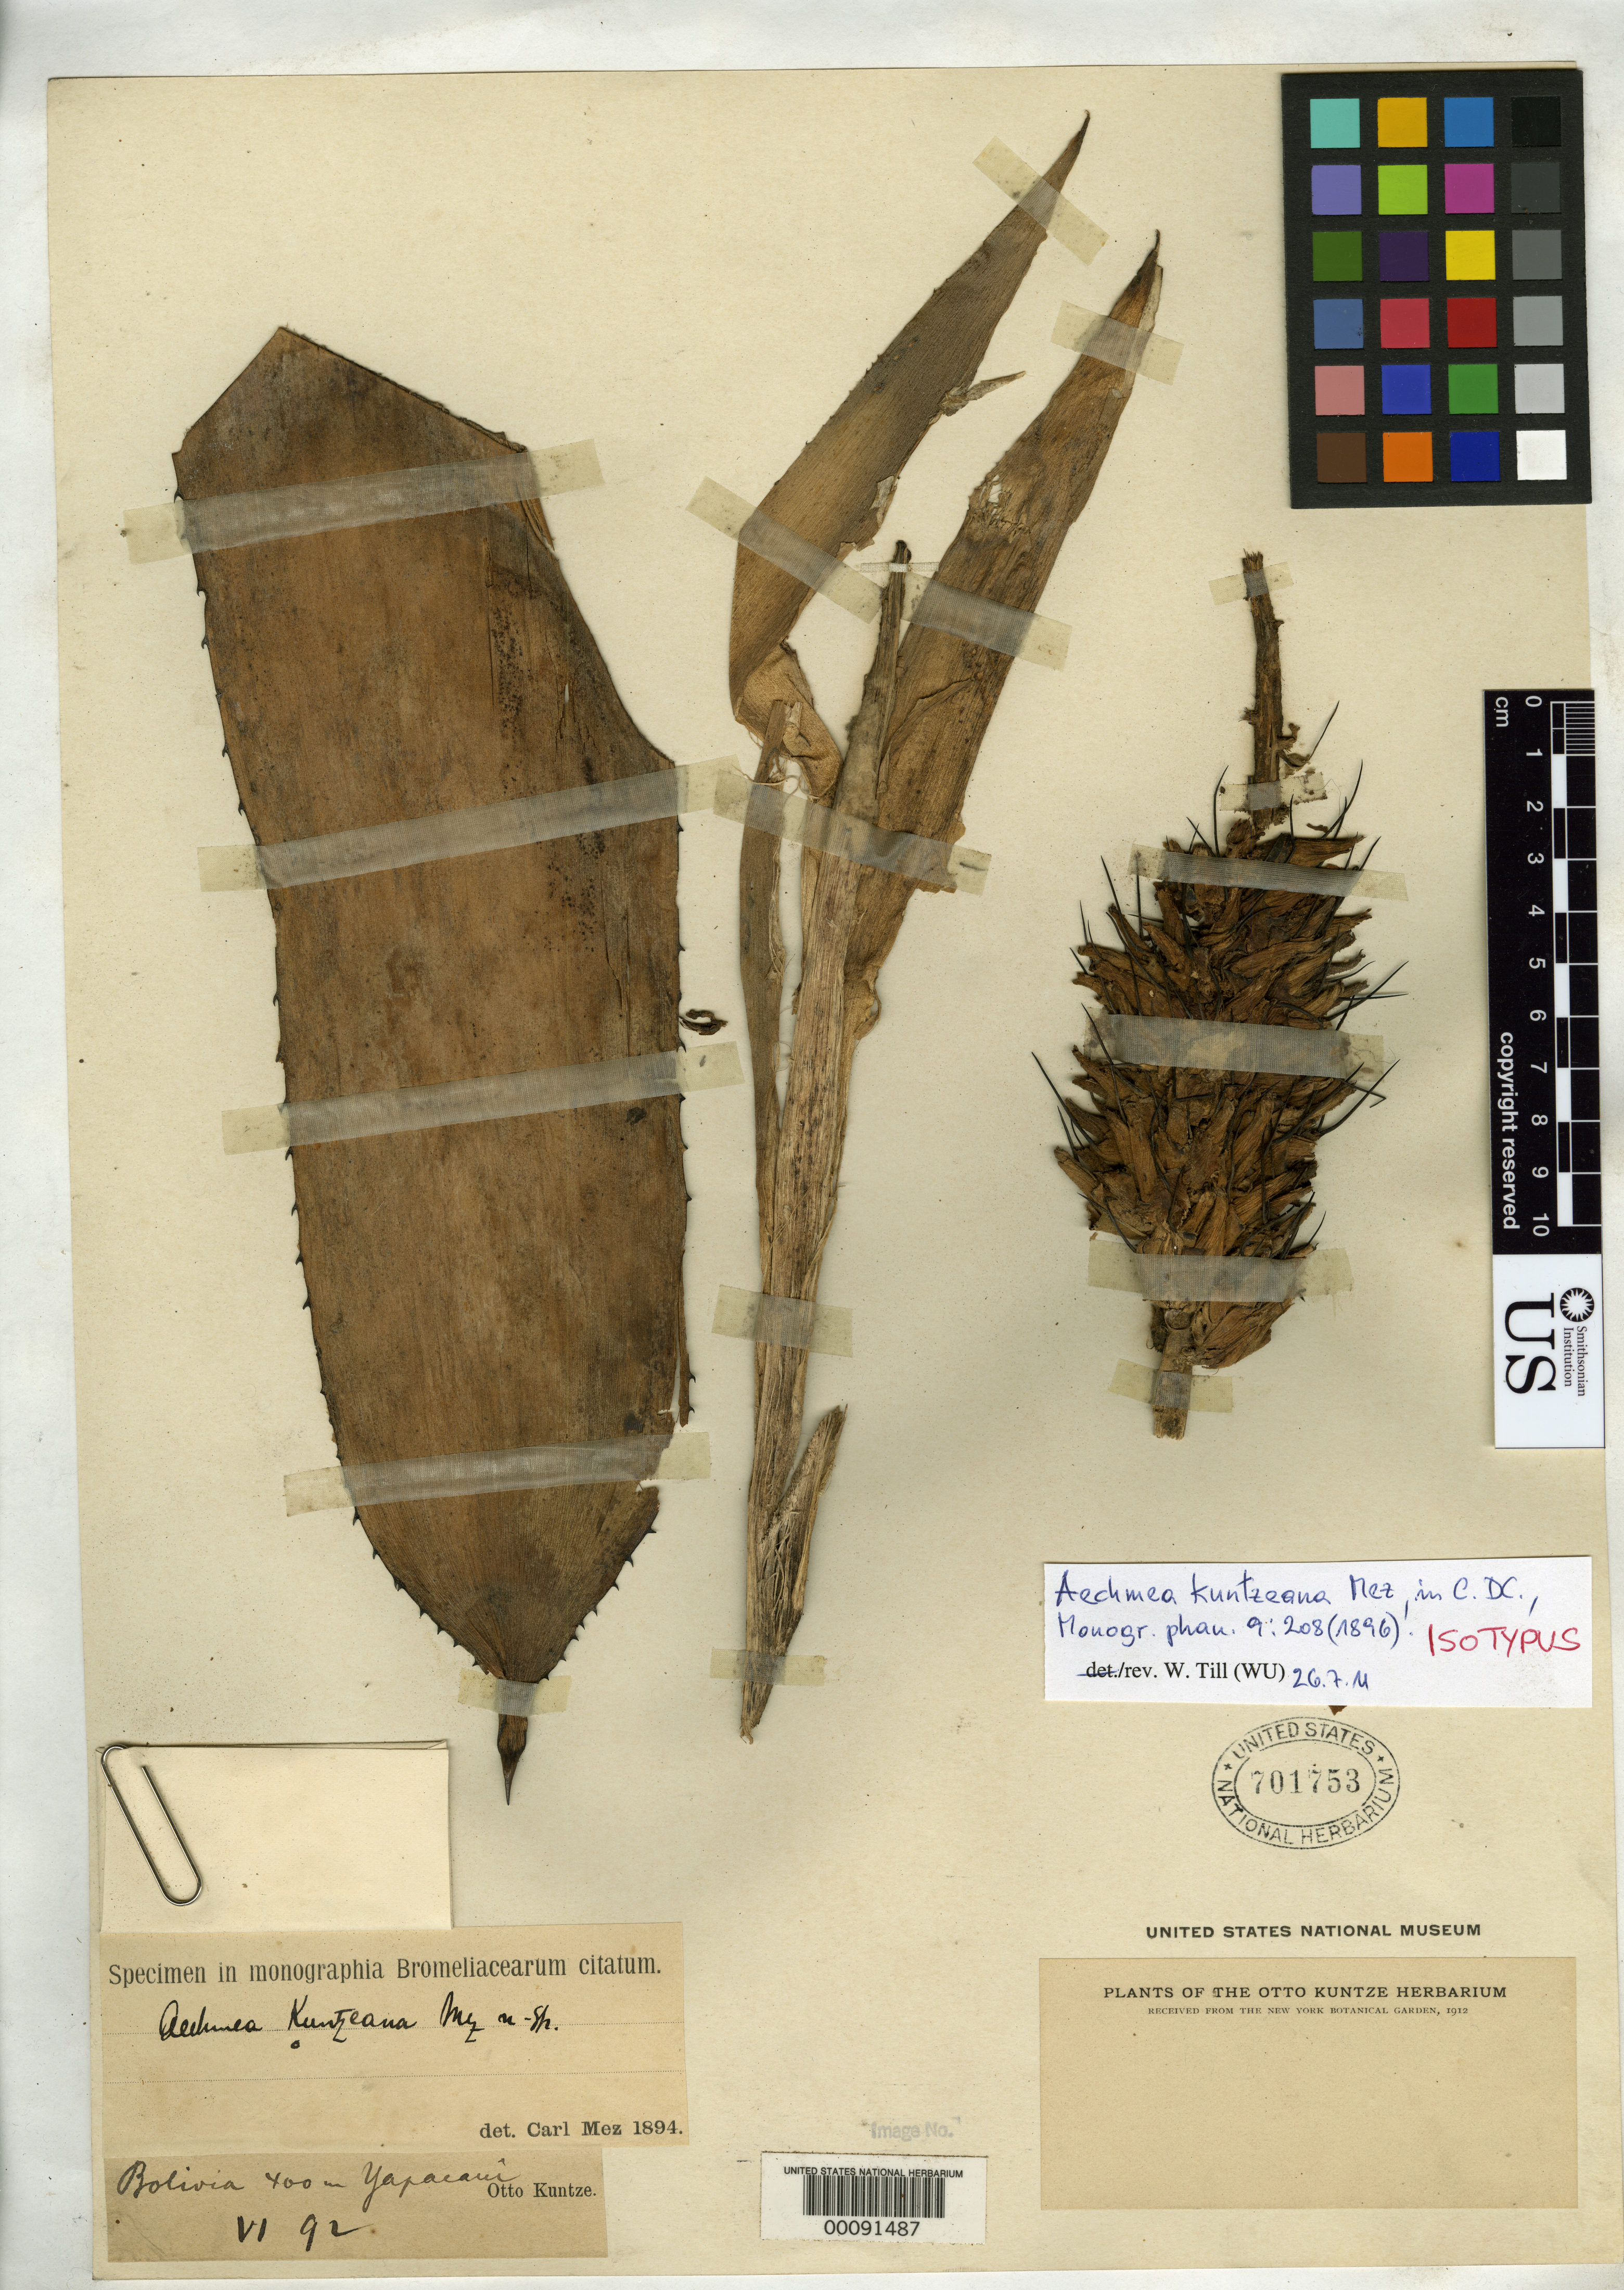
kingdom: Plantae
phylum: Tracheophyta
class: Liliopsida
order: Poales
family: Bromeliaceae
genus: Aechmea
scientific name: Aechmea kuntzeana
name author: Mez in A. DC.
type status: Isotype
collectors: C.E.O. Kuntze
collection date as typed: Jun 1892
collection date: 1892-06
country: Bolivia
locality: Yacapani.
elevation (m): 400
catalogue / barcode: US 701753